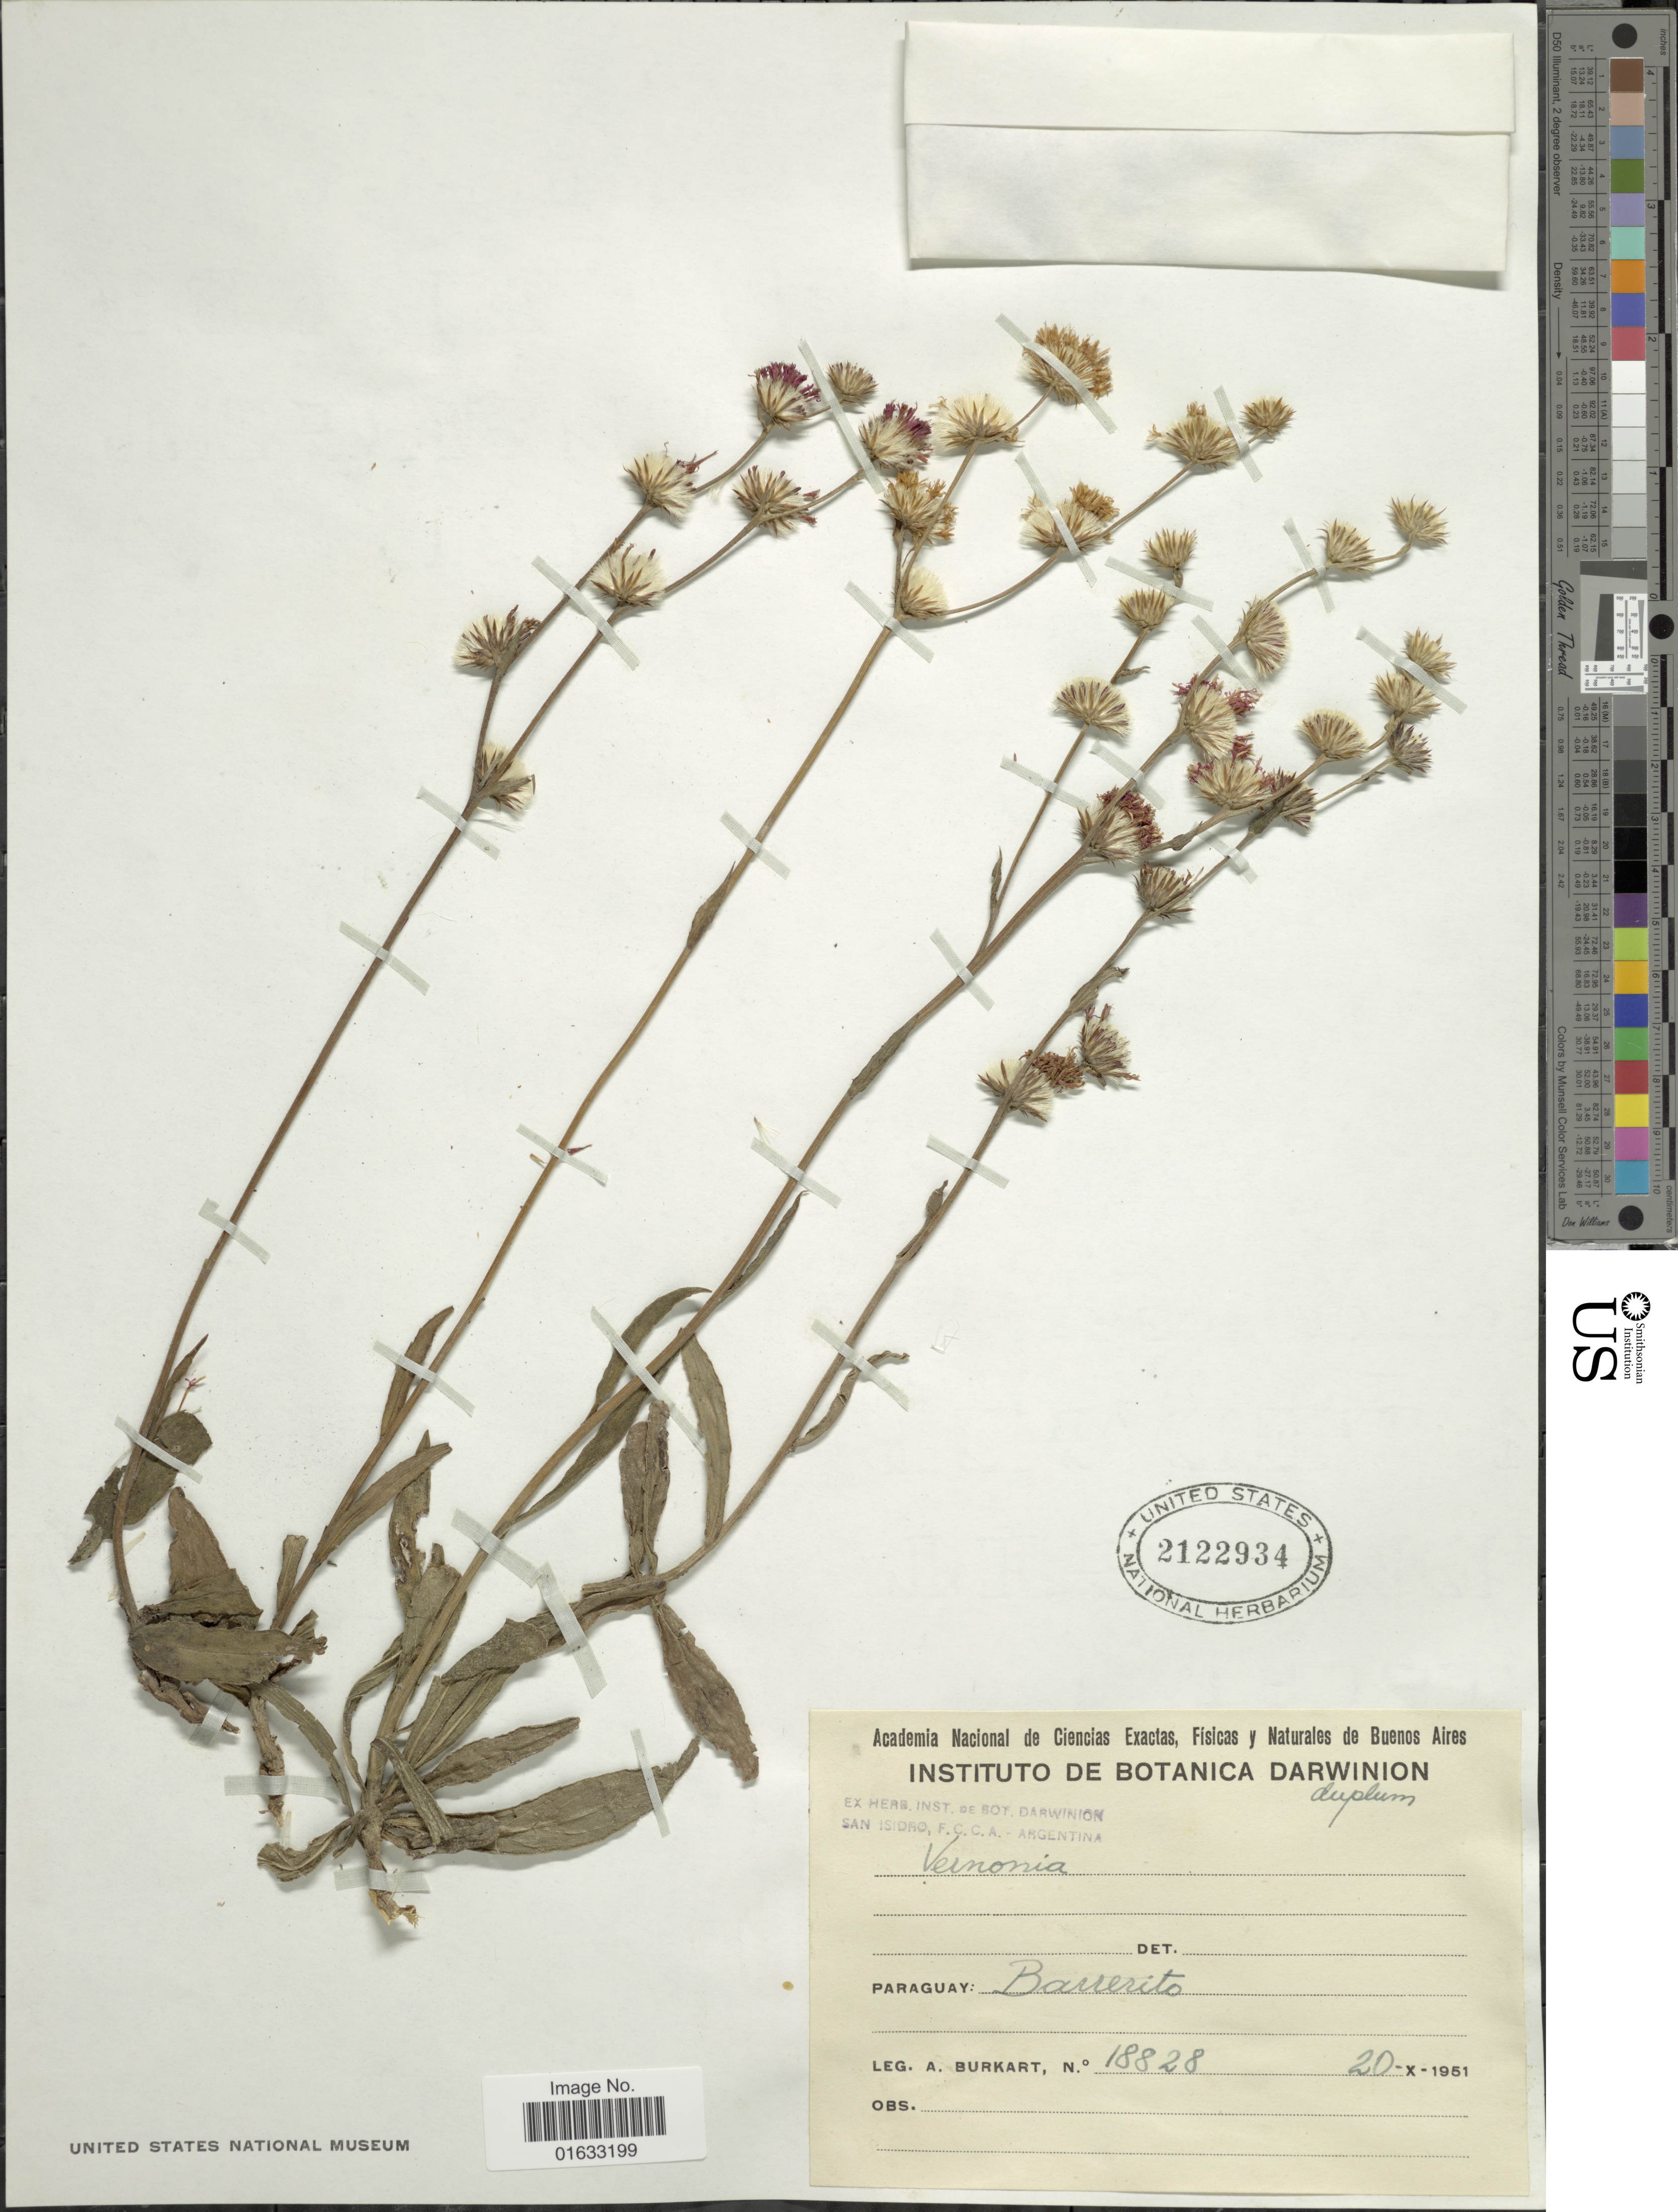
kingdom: Plantae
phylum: Tracheophyta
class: Magnoliopsida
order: Asterales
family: Asteraceae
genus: Chrysolaena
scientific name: Chrysolaena flexuosa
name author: (Sims) H. Rob.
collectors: A. E. Burkart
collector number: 18828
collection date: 1951-10-20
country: Paraguay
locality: Paraguay, Barrerito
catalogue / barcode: US 2122934